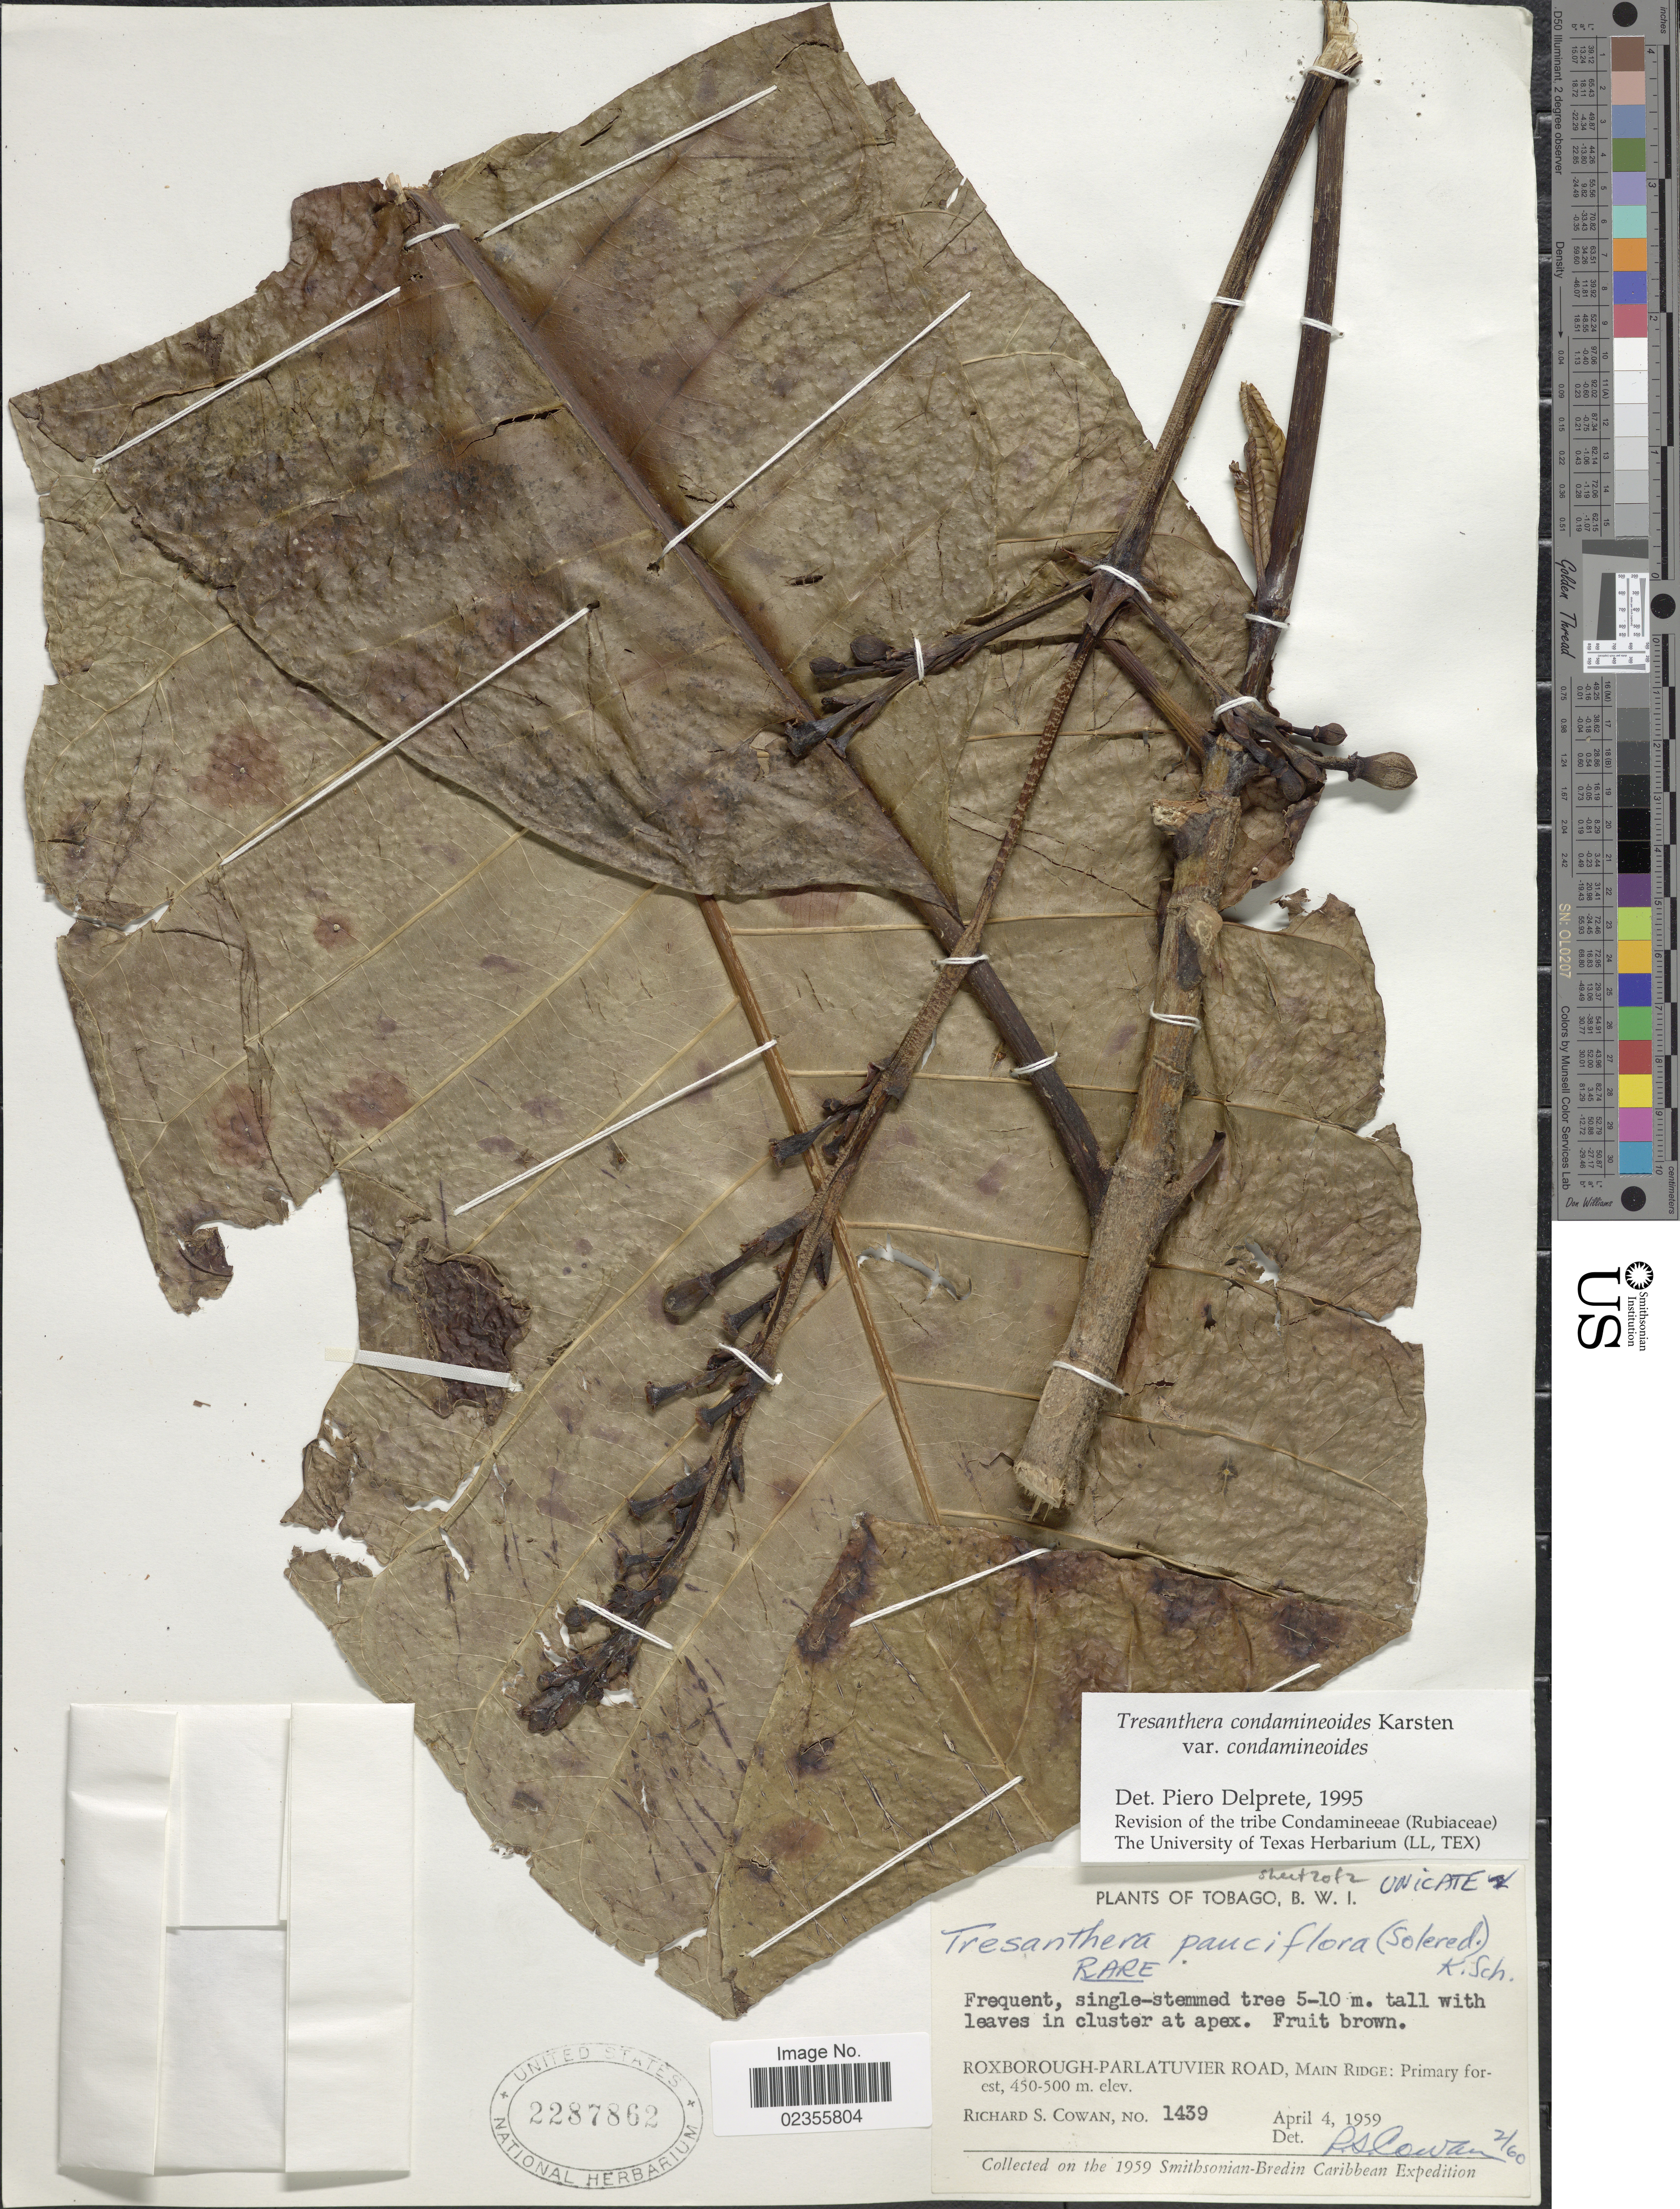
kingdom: Plantae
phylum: Tracheophyta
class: Magnoliopsida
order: Gentianales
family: Rubiaceae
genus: Tresanthera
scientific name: Tresanthera condamineoides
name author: H. Karst.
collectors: R. S. Cowan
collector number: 1439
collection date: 1959-04-04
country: Trinidad and Tobago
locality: Tobago, Roxborough-Parlatuvier Road, Main Ridge: Primary forest.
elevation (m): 450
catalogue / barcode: US 2287862